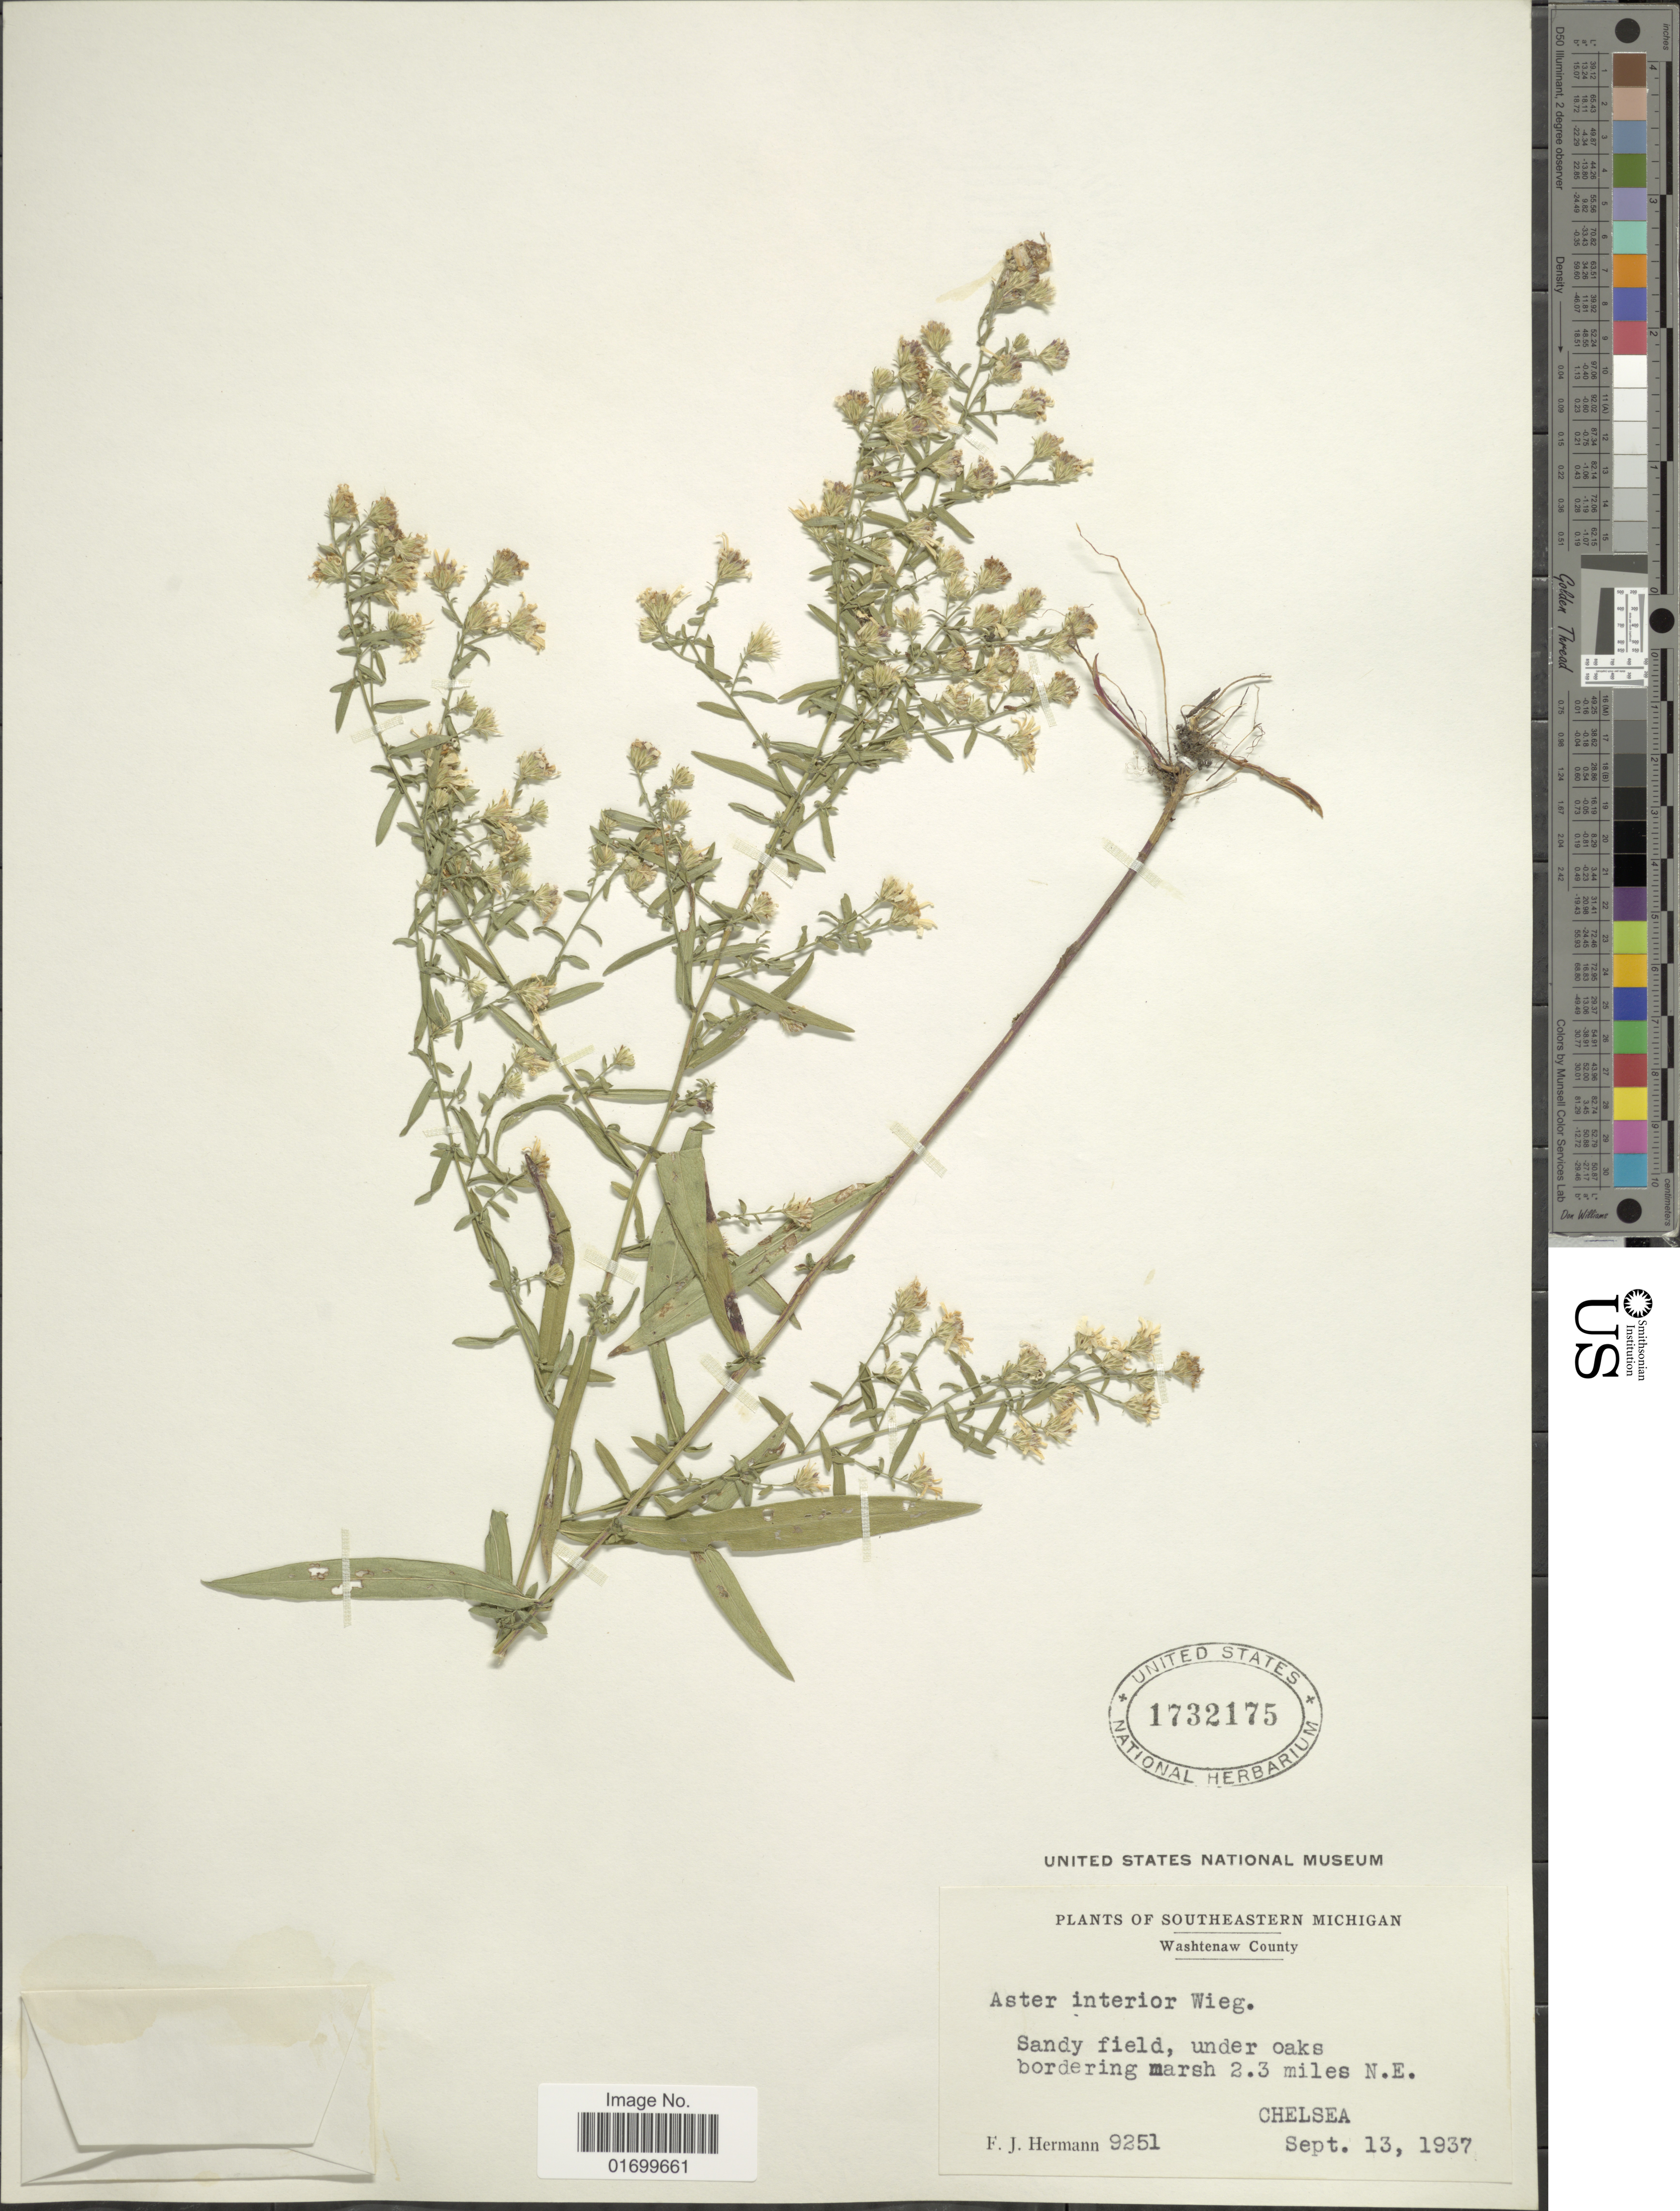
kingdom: Plantae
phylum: Tracheophyta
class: Magnoliopsida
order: Asterales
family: Asteraceae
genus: Symphyotrichum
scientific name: Symphyotrichum lanceolatum var. interior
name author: (Weigand) G.L. Nesom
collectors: F. J. Hermann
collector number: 9251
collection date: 1937-09-13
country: United States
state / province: Michigan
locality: Southeastern Michigan, Washtenaw County, sandy field, under oaks, bordering marsh 2.3 miles N.E. Chelsea.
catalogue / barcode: US 1732175